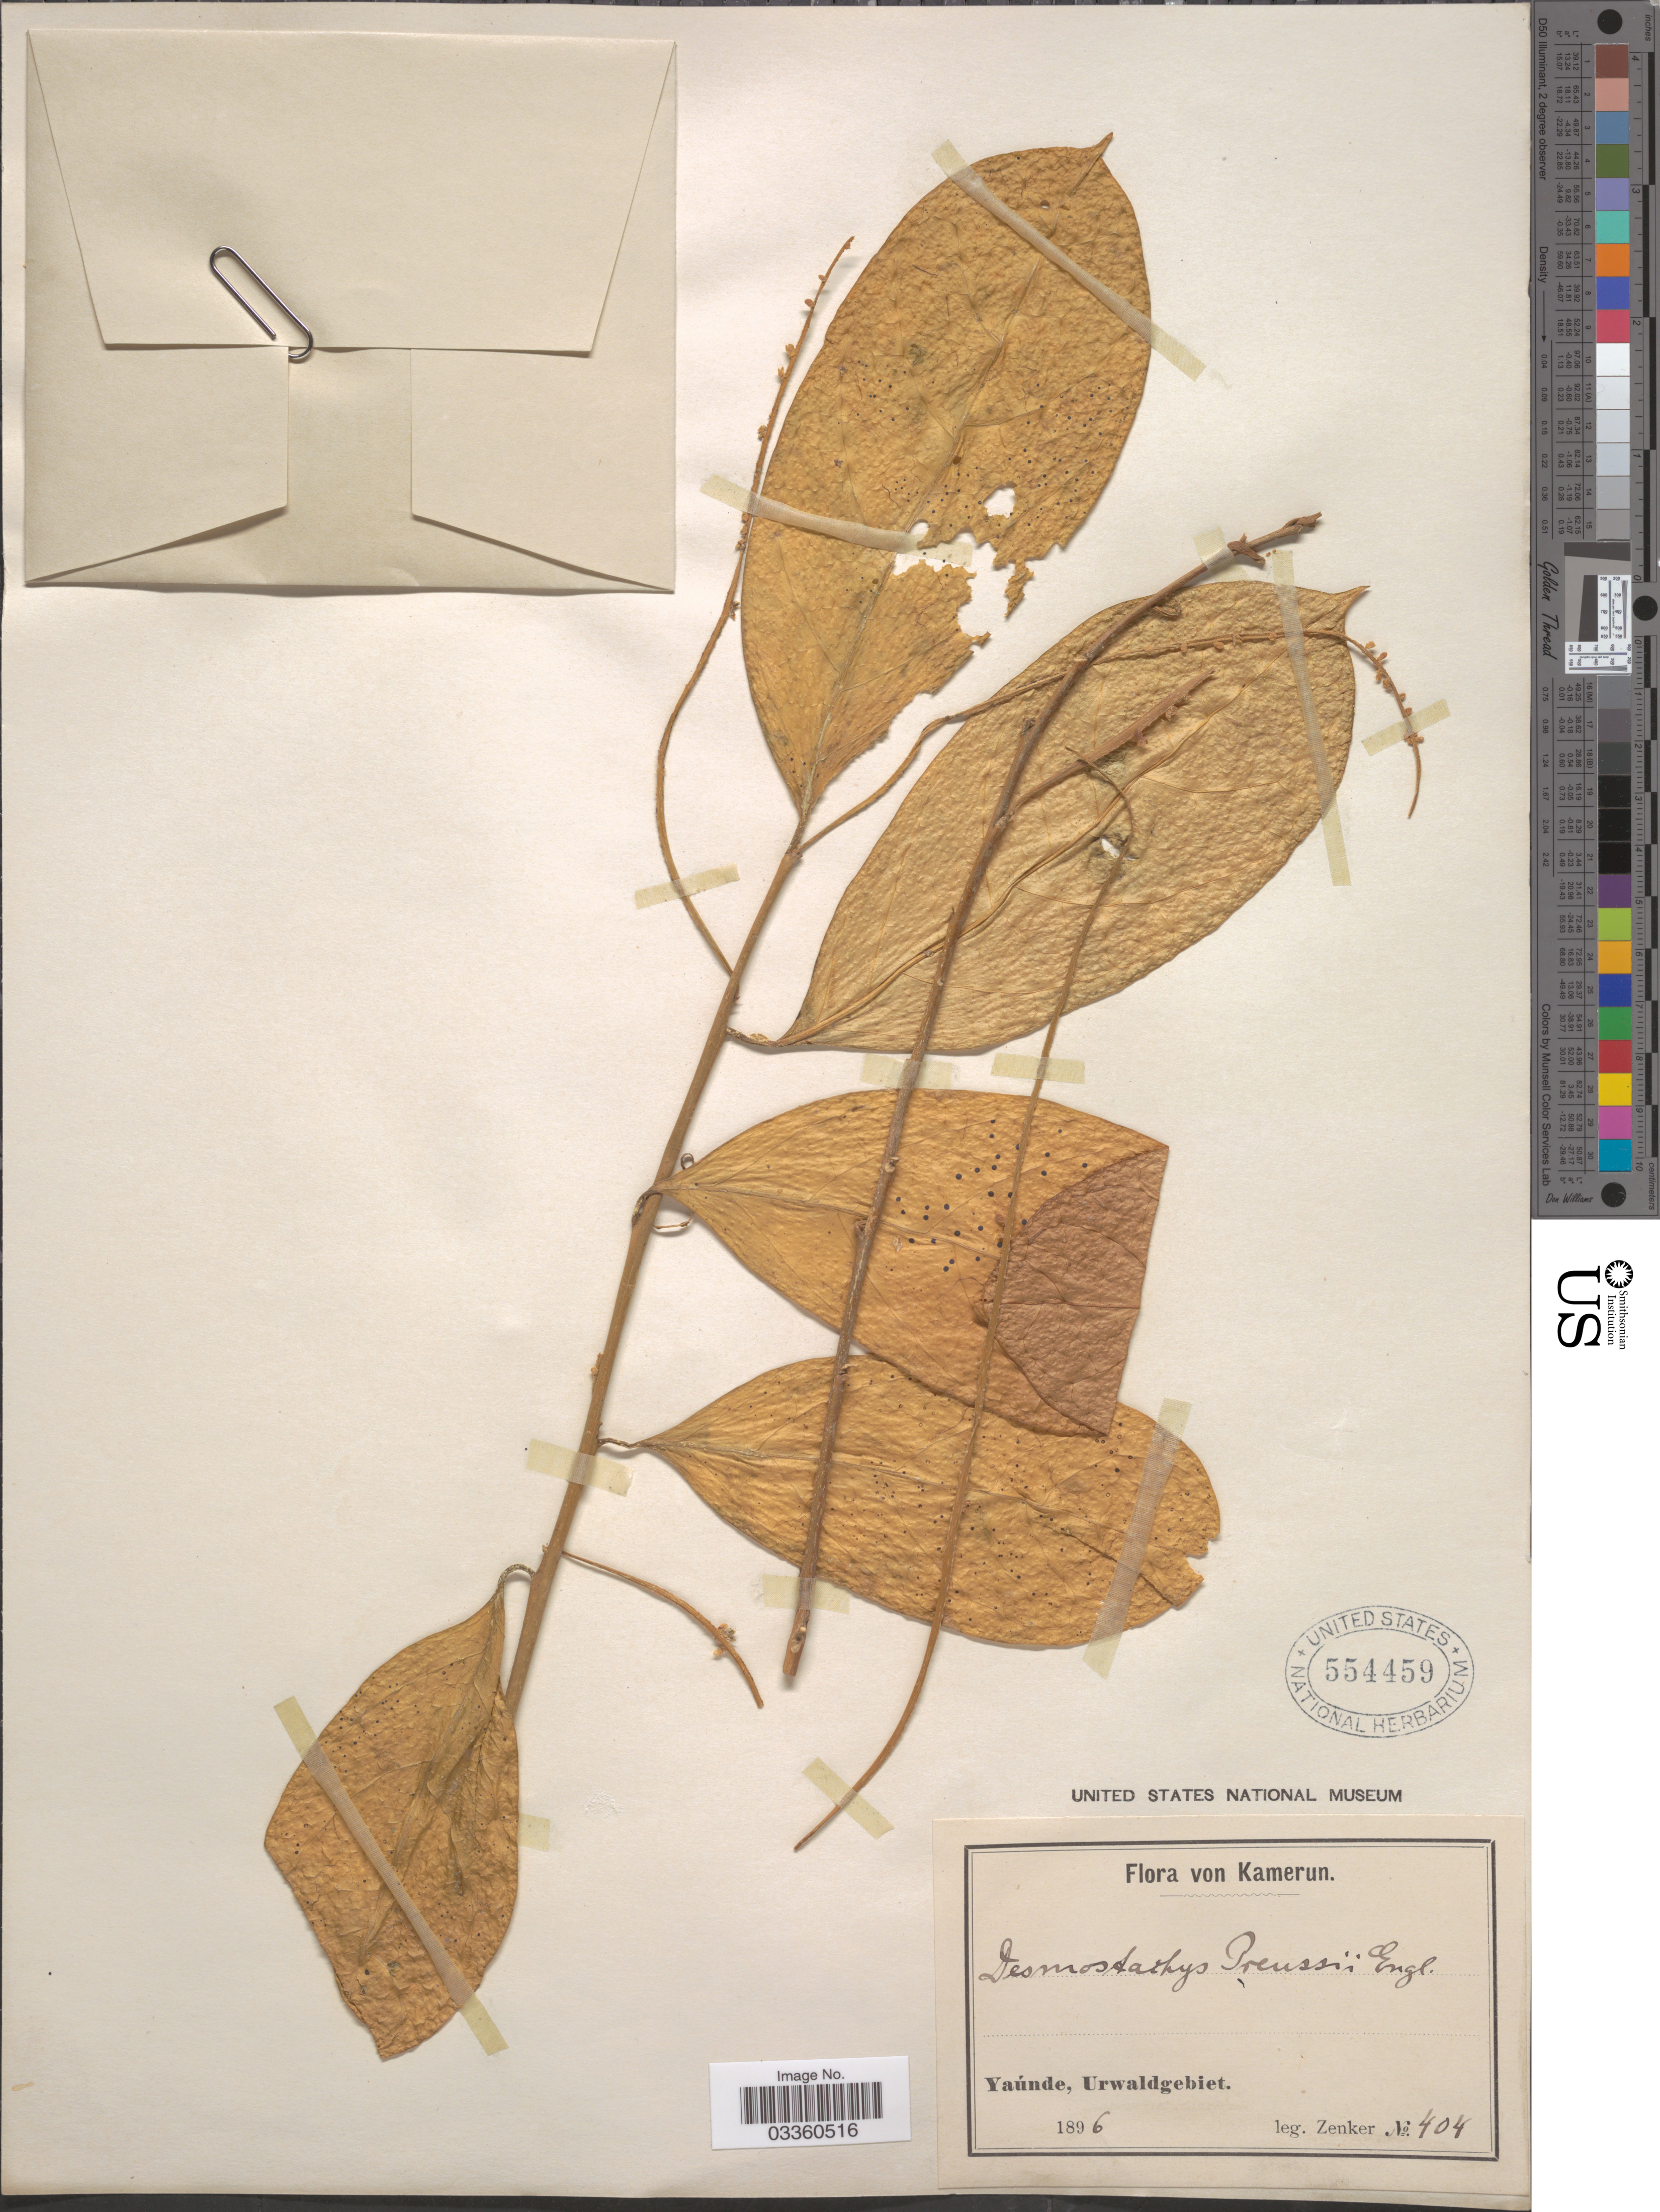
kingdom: Plantae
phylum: Tracheophyta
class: Magnoliopsida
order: Icacinales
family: Icacinaceae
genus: Vadensea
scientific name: Vadensea tenuifolia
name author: (Oliv.) Jongkind & O. Lachenaud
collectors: Zenker, --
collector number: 404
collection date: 1896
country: Cameroon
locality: Yaúnde, Urwaldgebiet.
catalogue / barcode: US 554459